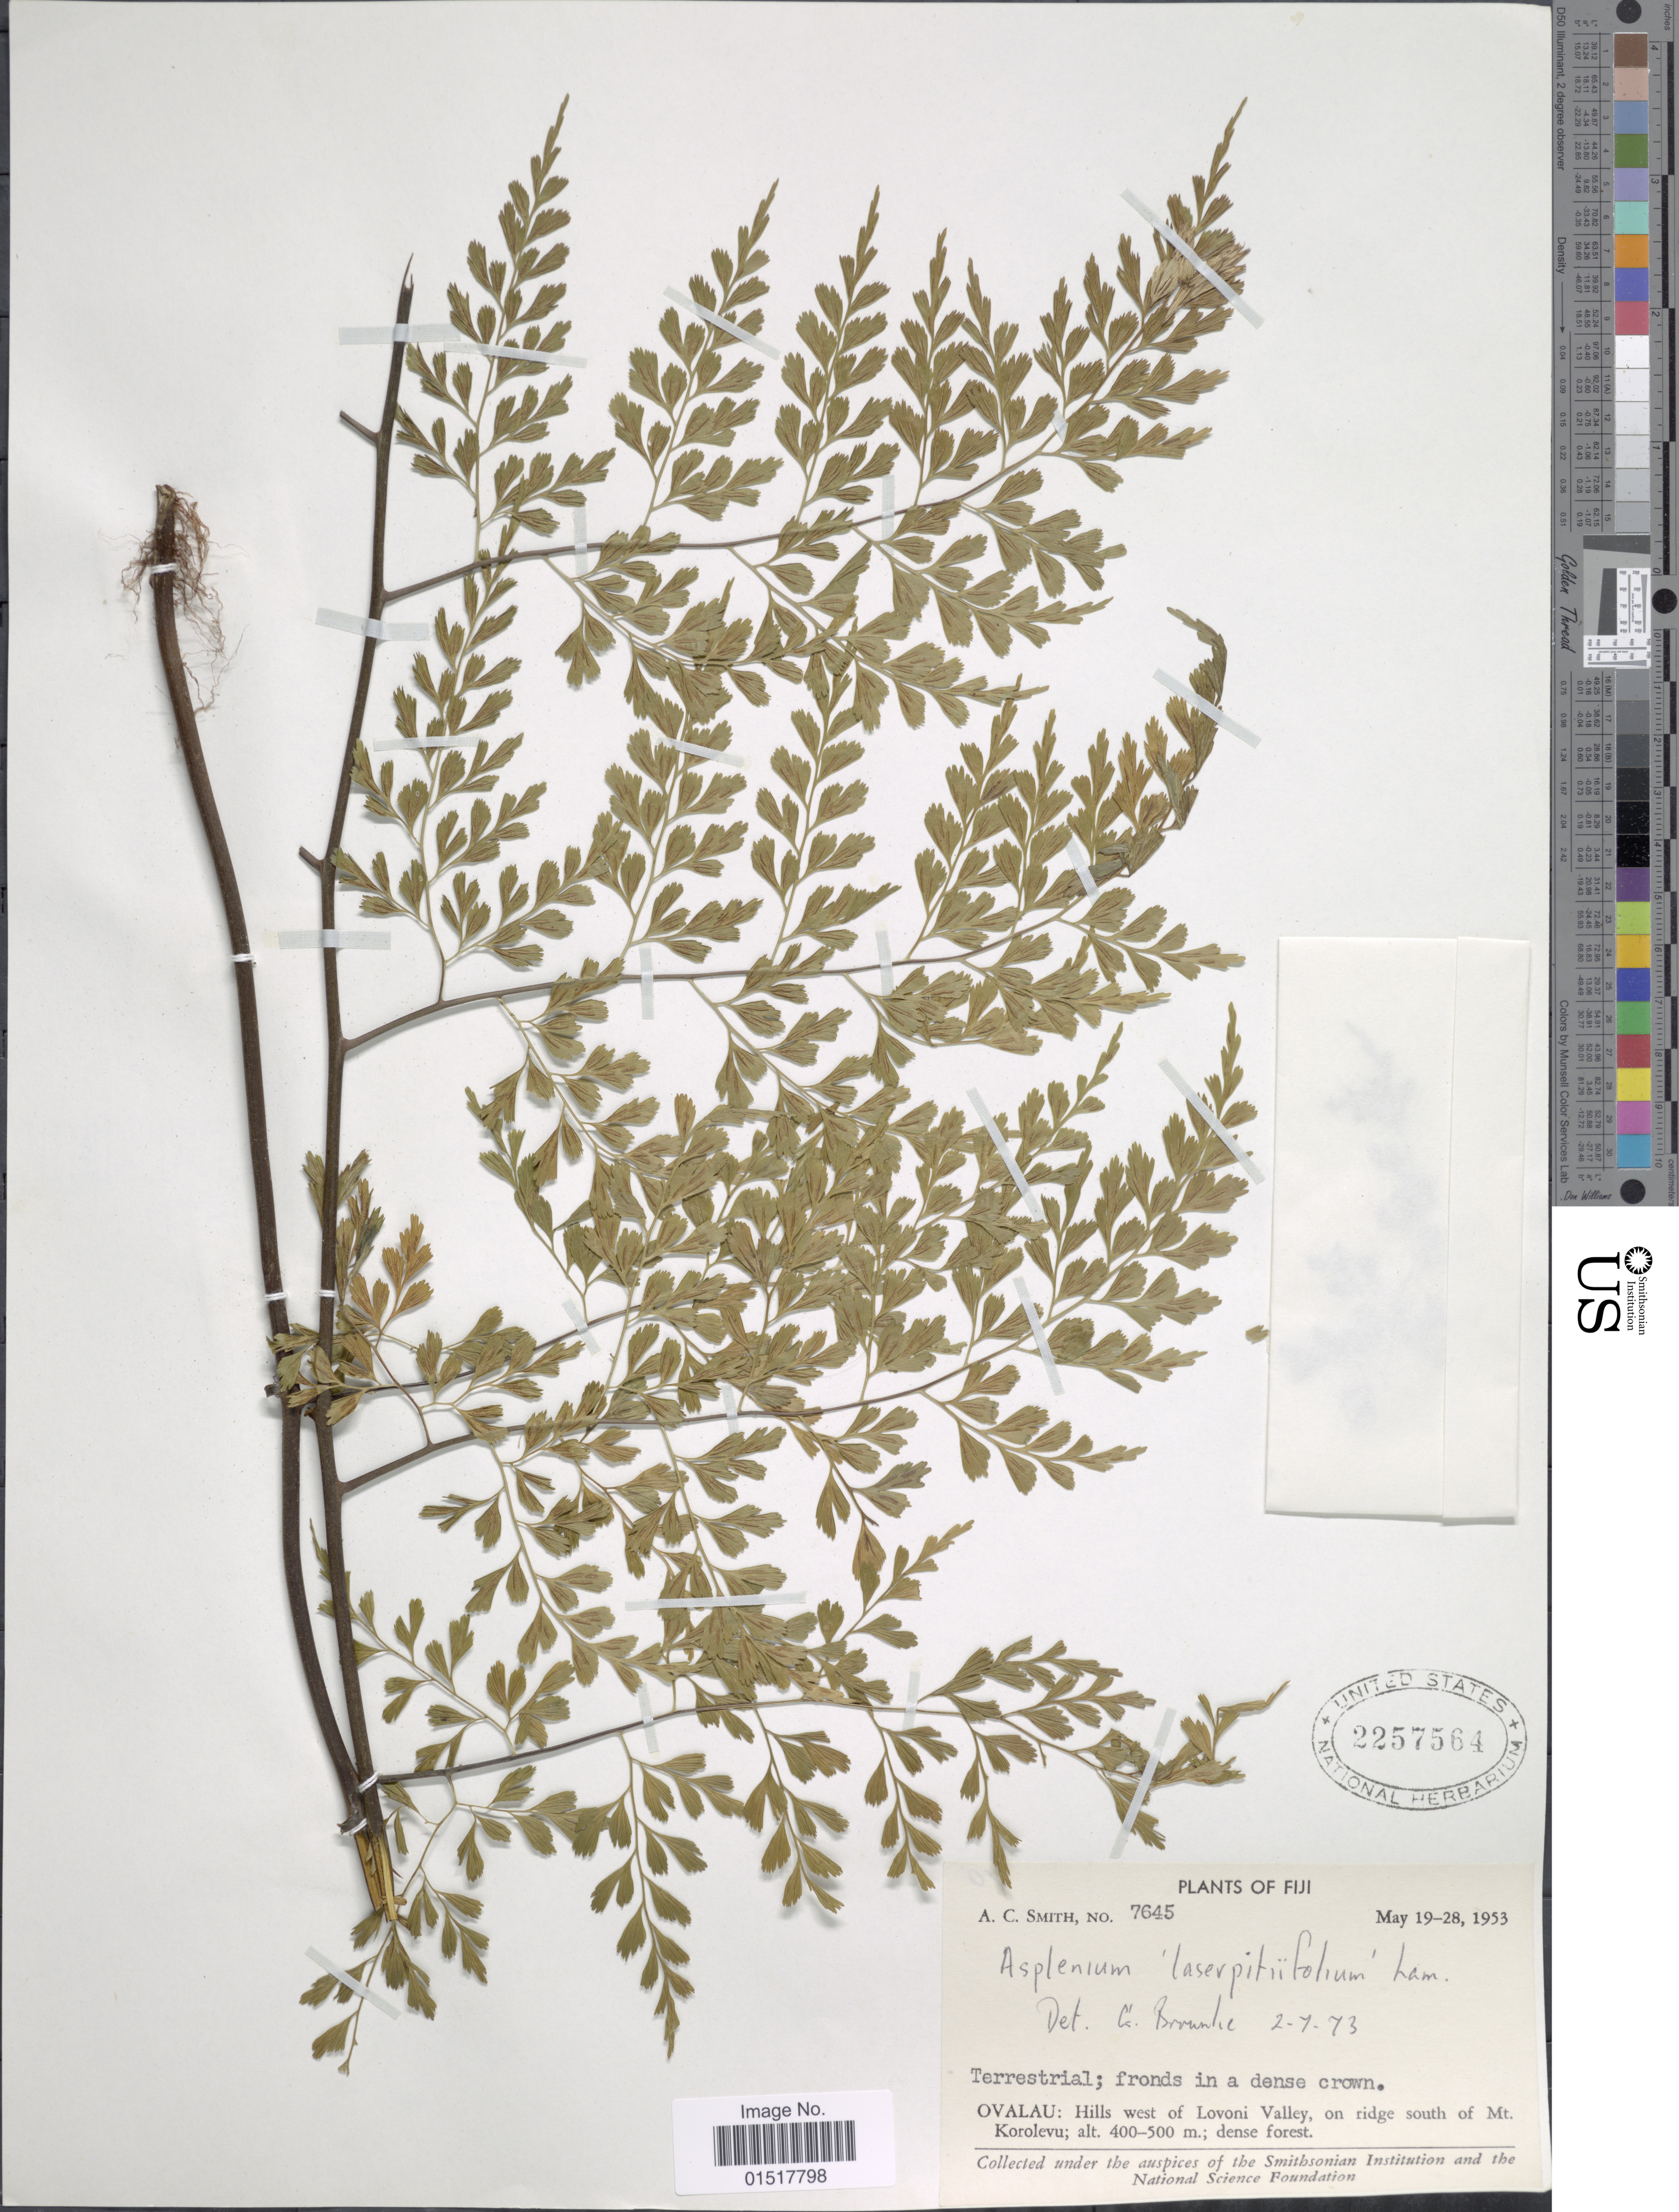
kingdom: Plantae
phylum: Tracheophyta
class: Polypodiopsida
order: Polypodiales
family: Aspleniaceae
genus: Asplenium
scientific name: Asplenium laserpitiifolium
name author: Lam.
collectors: A. C. Smith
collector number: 7645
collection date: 1953-05-19/1953-05-28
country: Fiji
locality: Ovalau: Hills west of Lovoni Valley, on ridge south of Mt. Korolevu.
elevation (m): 400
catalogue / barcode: US 2257564